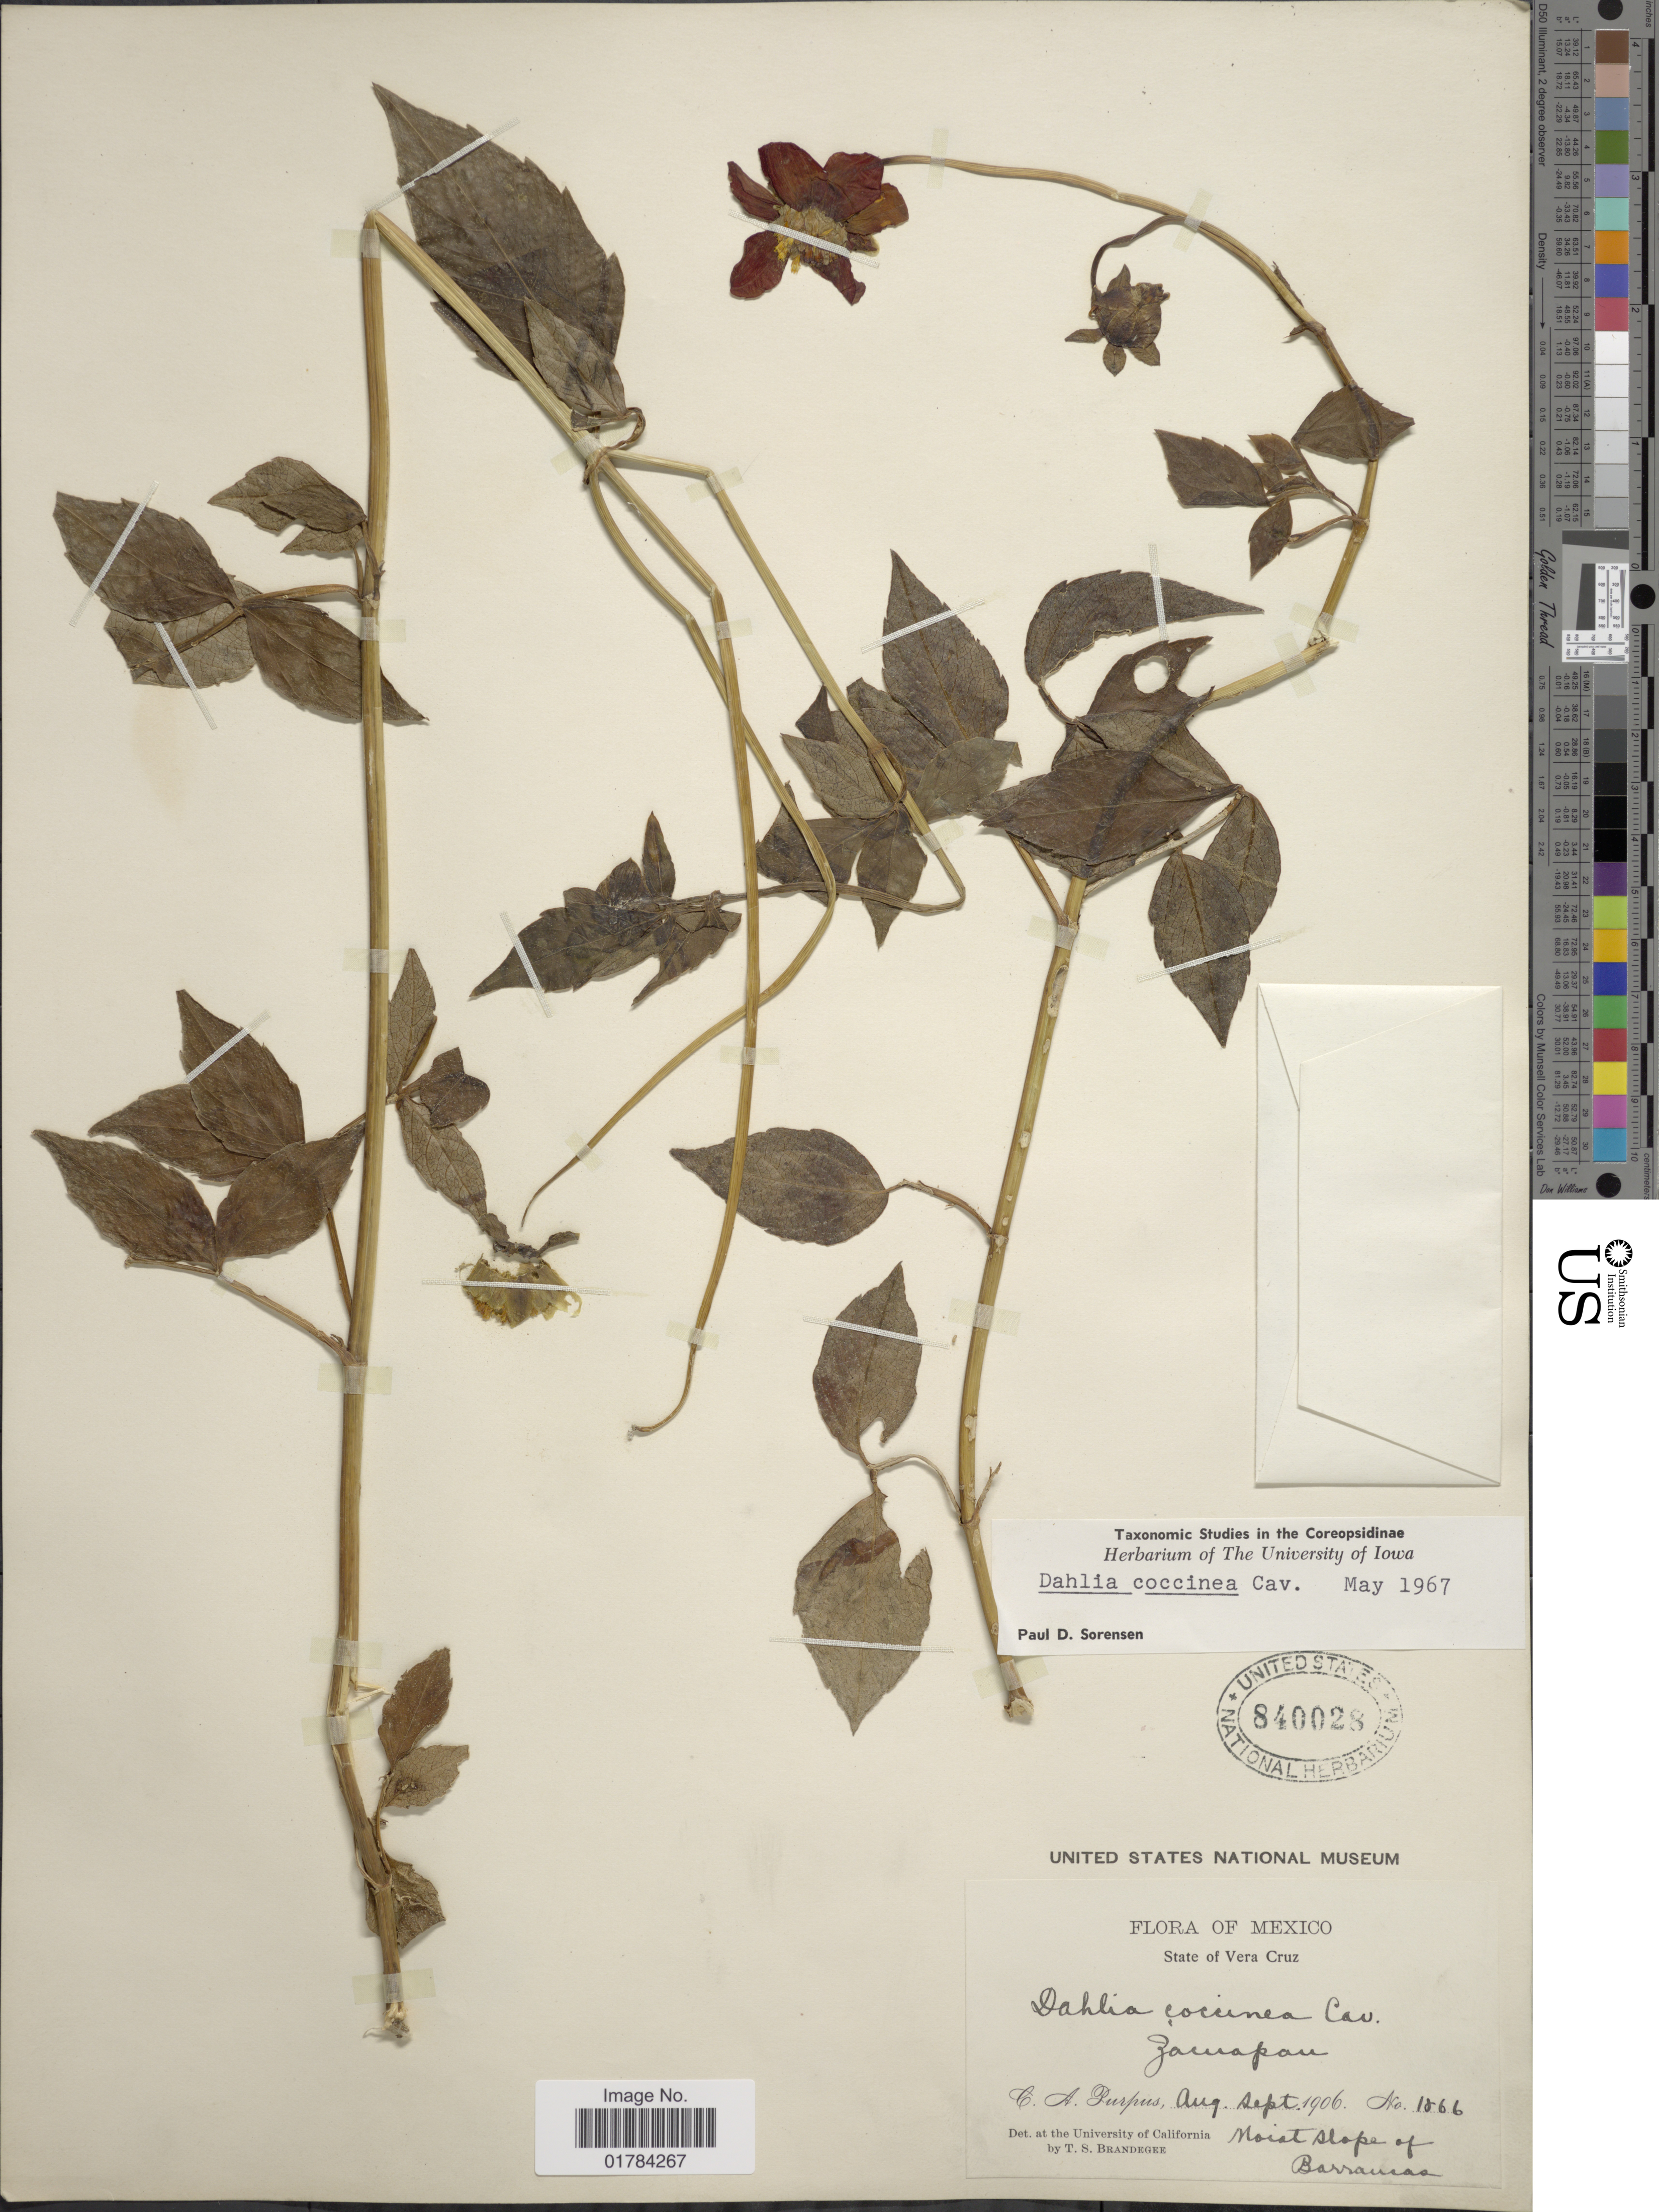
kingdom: Plantae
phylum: Tracheophyta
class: Magnoliopsida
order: Asterales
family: Asteraceae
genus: Dahlia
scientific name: Dahlia coccinea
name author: Cav.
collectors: C. A. Purpus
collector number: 1866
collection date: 1906-08/1906-09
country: Mexico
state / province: Veracruz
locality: Zacuapau, moist slope of Barrancas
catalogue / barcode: US 840028